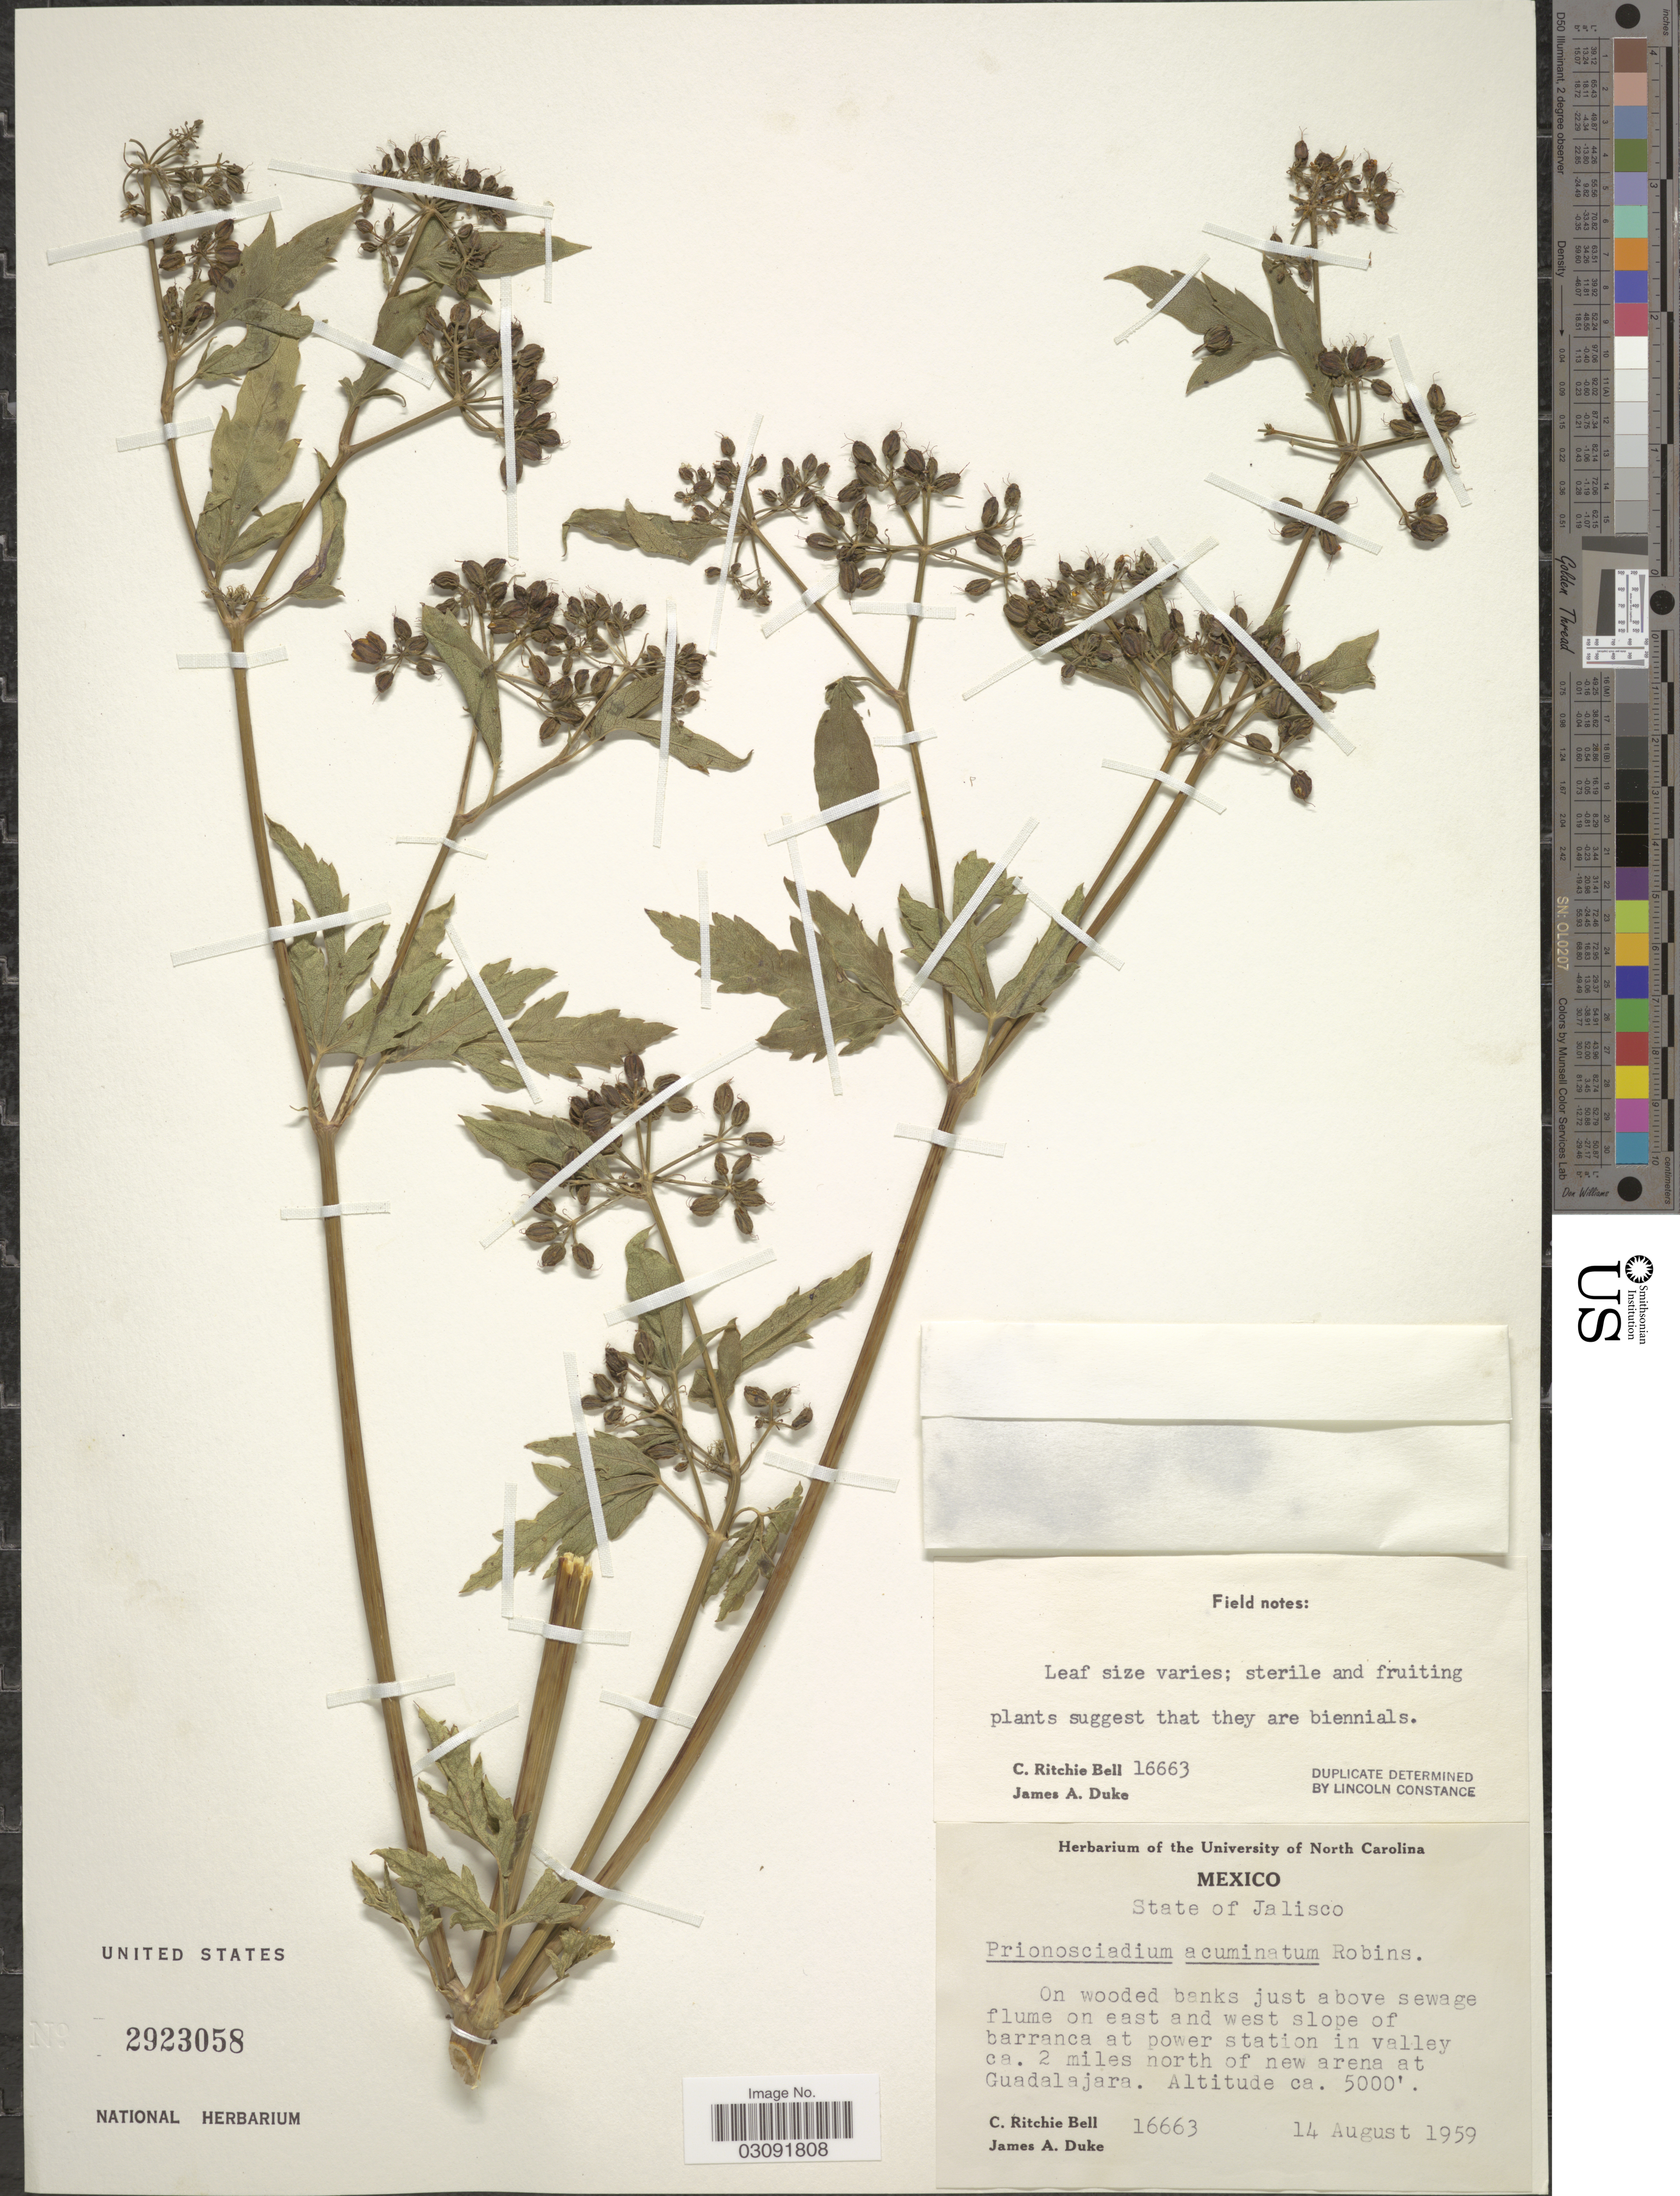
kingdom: Plantae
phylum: Tracheophyta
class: Magnoliopsida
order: Apiales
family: Apiaceae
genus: Prionosciadium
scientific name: Prionosciadium acuminatum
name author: B.L. Rob. ex J.M. Coult. & Rose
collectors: C. R. Bell & J. A. Duke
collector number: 16663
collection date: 1959-08-14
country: Mexico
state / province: Jalisco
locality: On wooded banks just above sewageflume on east and west slope of barranca at power station in valley ca. 2 miles north of new arena at Guadalajara.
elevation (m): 1524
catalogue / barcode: US 2923058